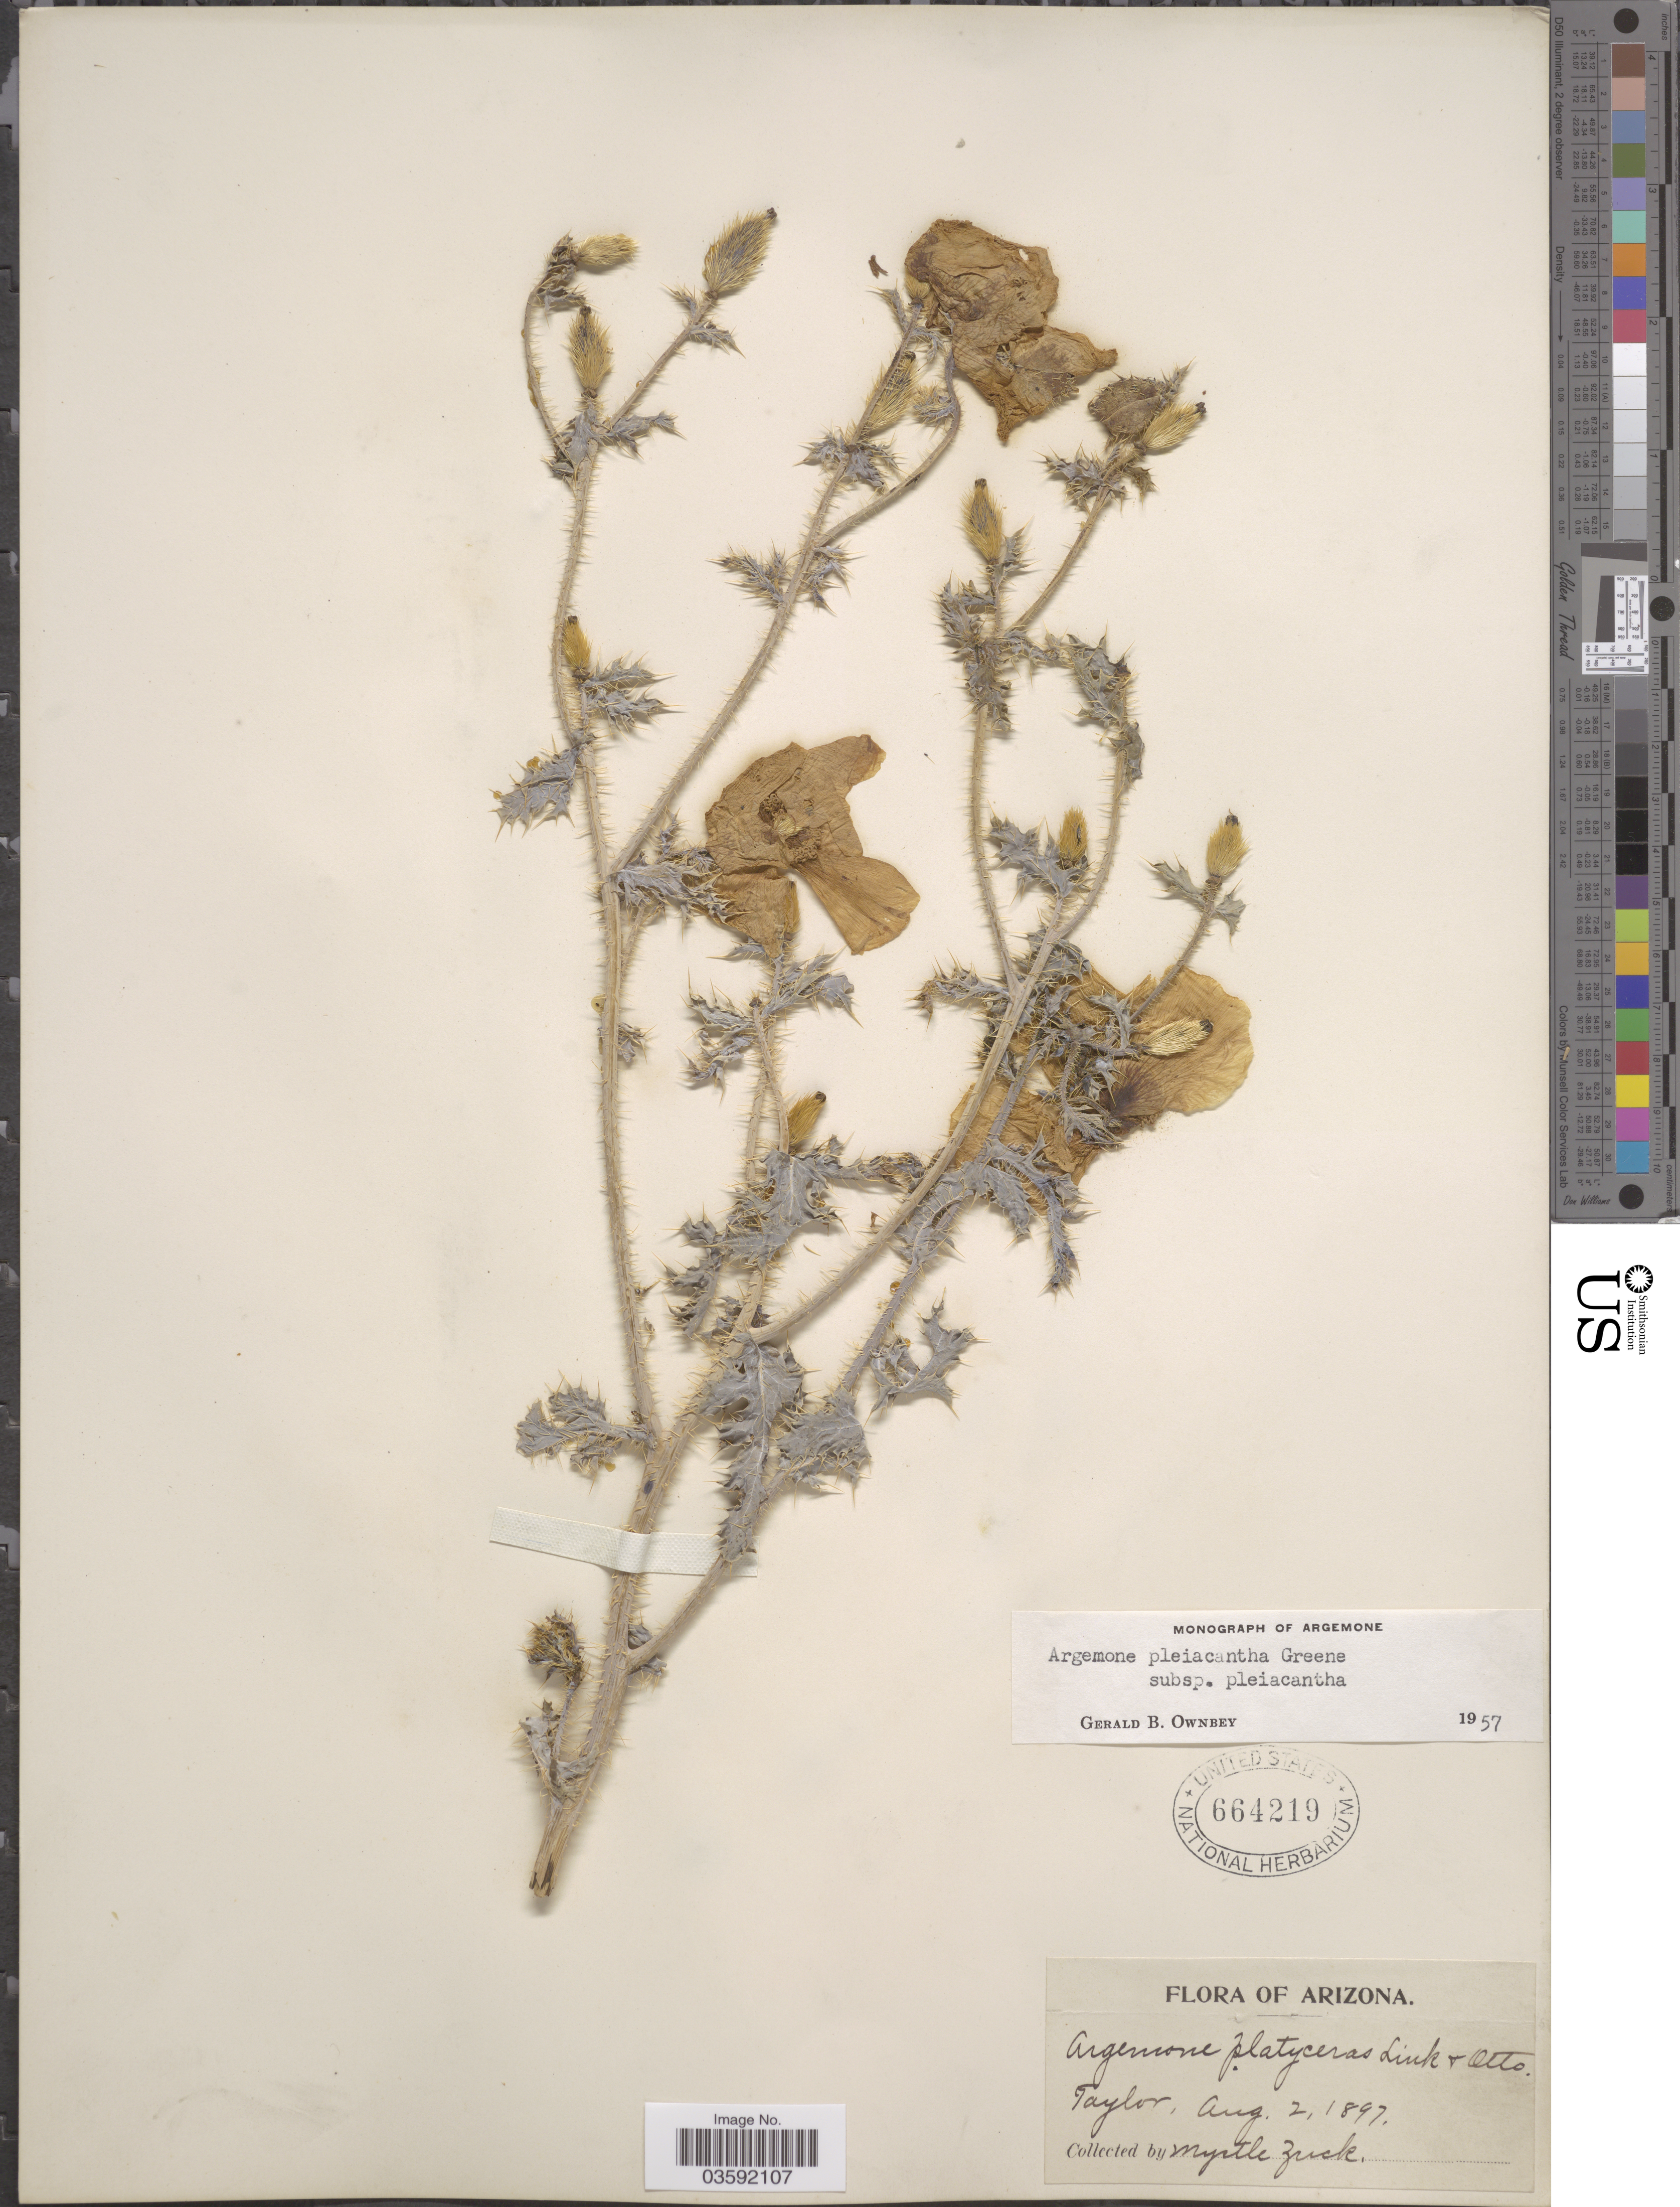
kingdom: Plantae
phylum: Tracheophyta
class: Magnoliopsida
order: Ranunculales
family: Papaveraceae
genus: Argemone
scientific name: Argemone pleiacantha subsp. pleiacantha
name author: Greene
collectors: M. Zuck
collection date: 1897-08-02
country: United States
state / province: Arizona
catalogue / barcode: US 664219